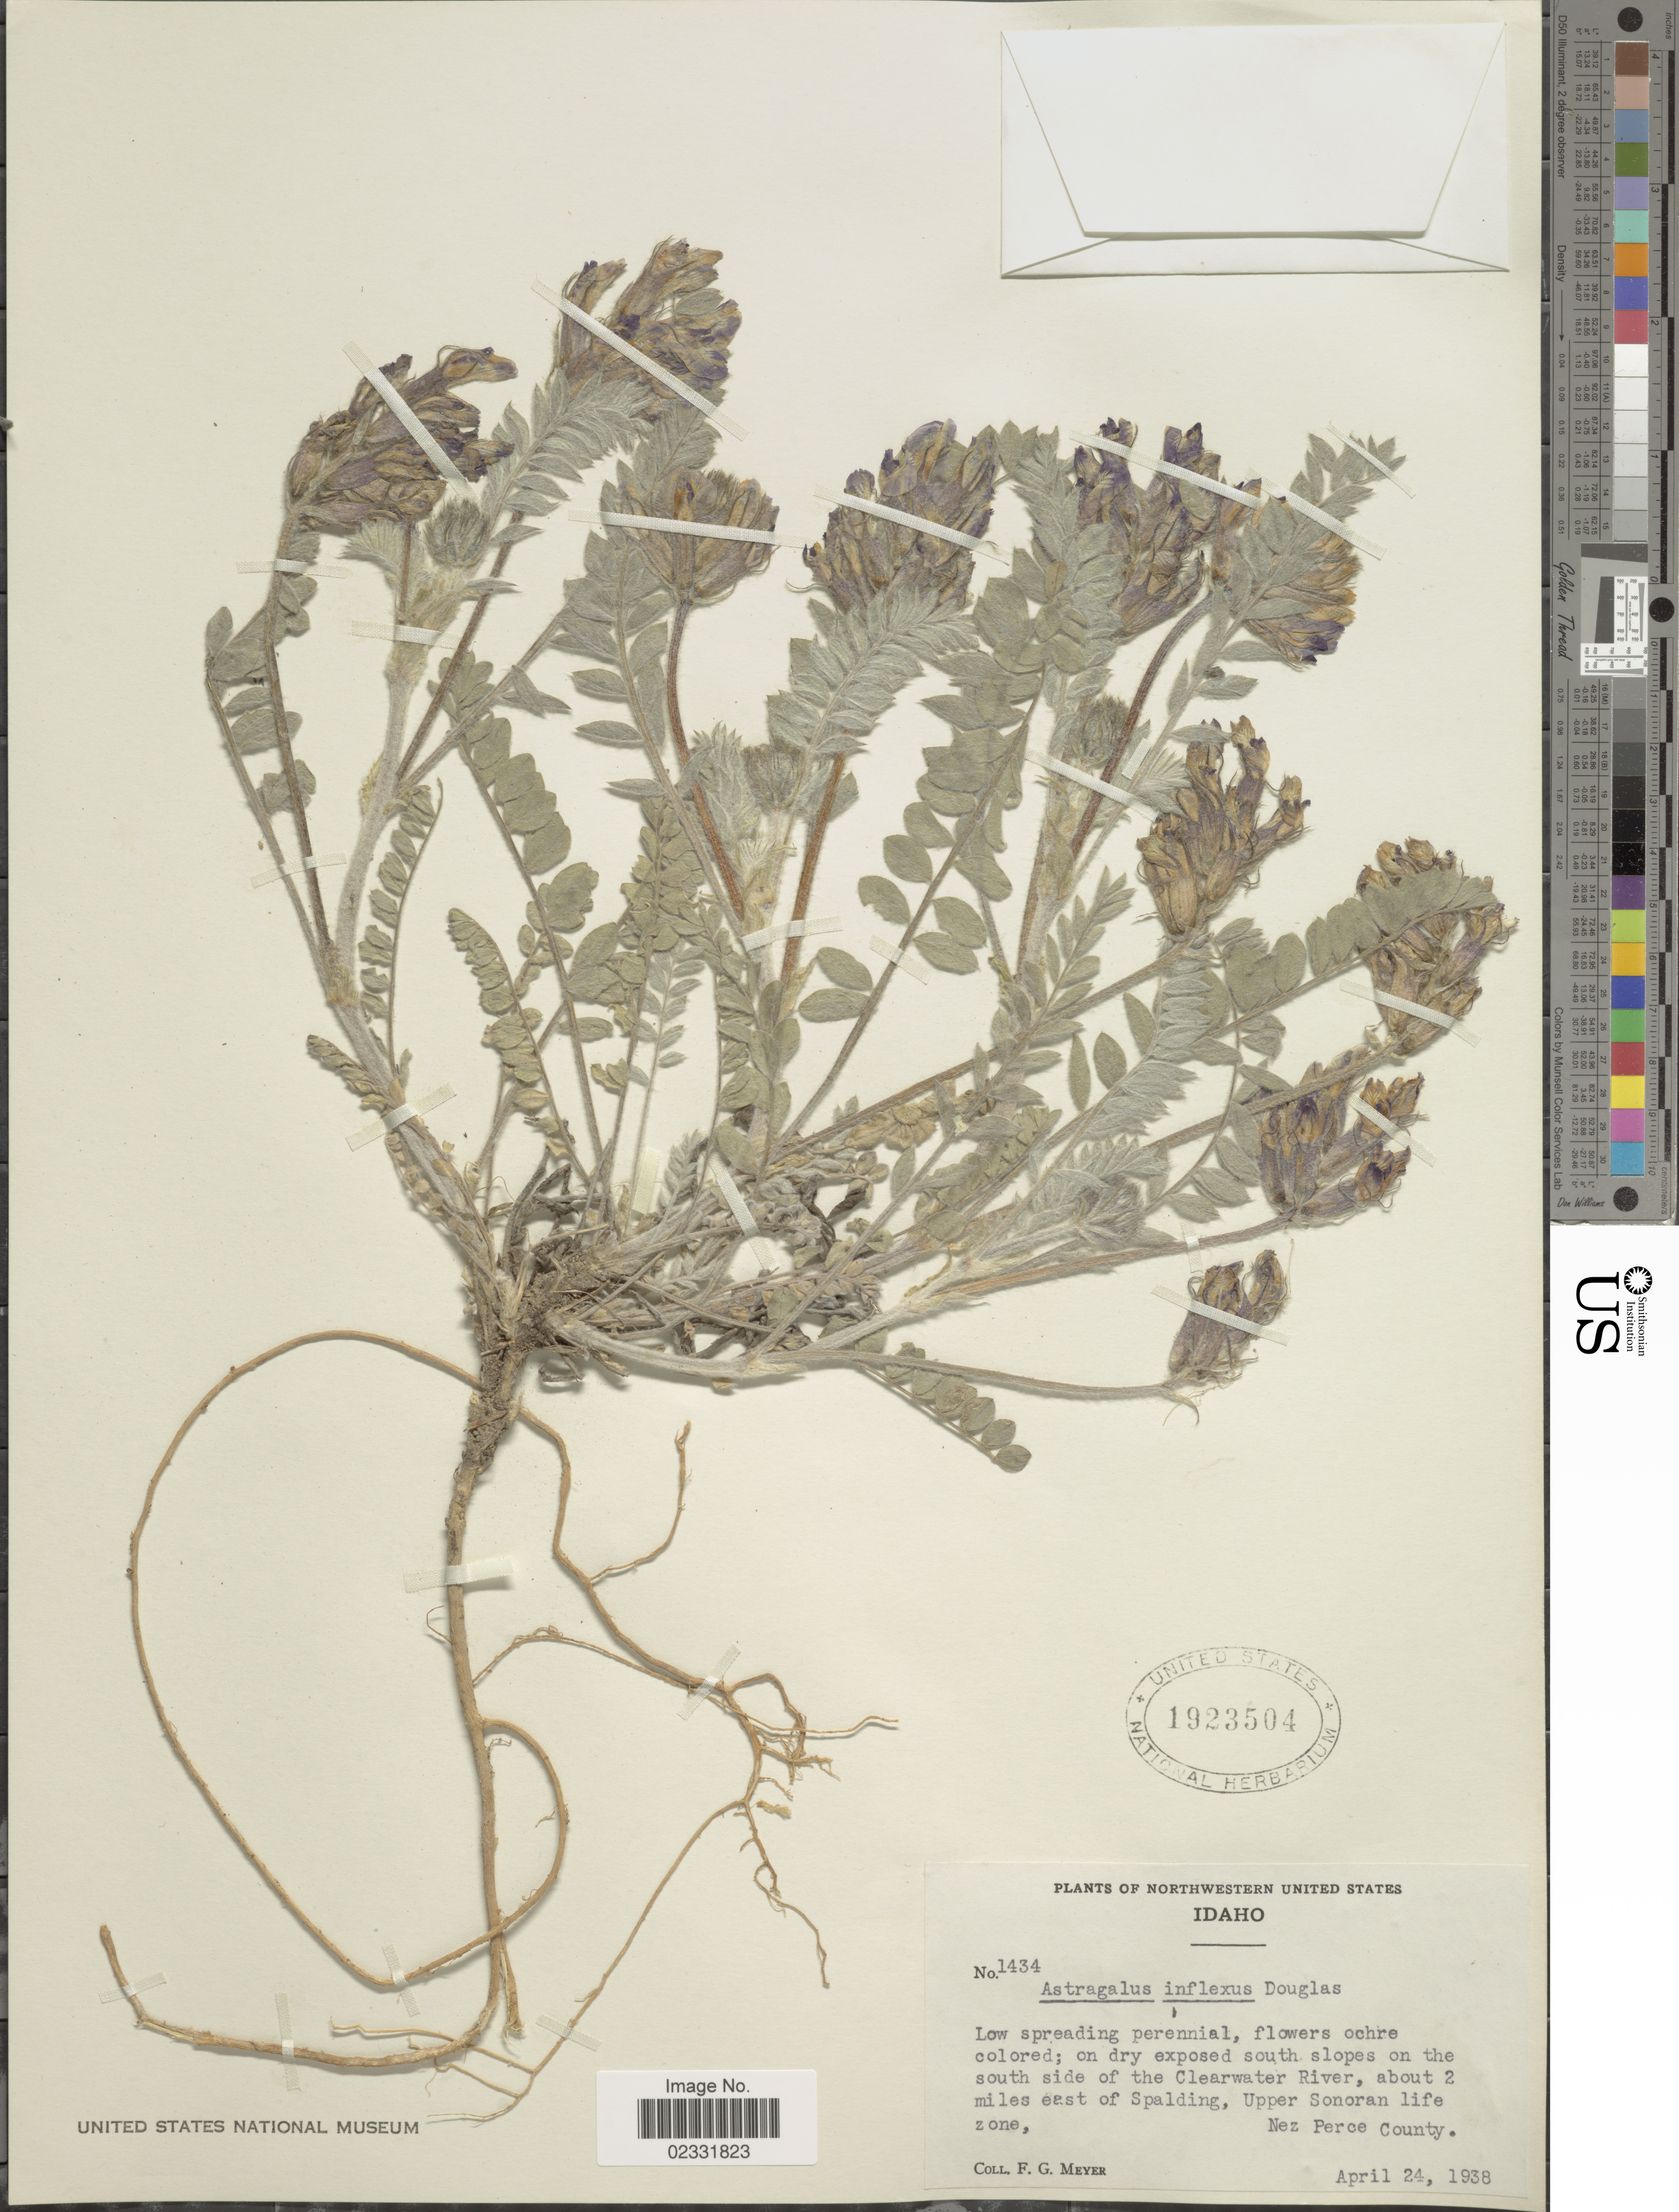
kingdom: Plantae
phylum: Tracheophyta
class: Magnoliopsida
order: Fabales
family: Fabaceae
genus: Astragalus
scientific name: Astragalus inflexus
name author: Douglas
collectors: F. G. Meyer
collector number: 1434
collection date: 1938-04-24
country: United States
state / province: Idaho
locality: On dry exposed south slopes on the south side of the Clearwater River, about 2 miles east of Spalding, Upper Sonoran Lide Zone, Nez Perces County.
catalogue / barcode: US 1923504